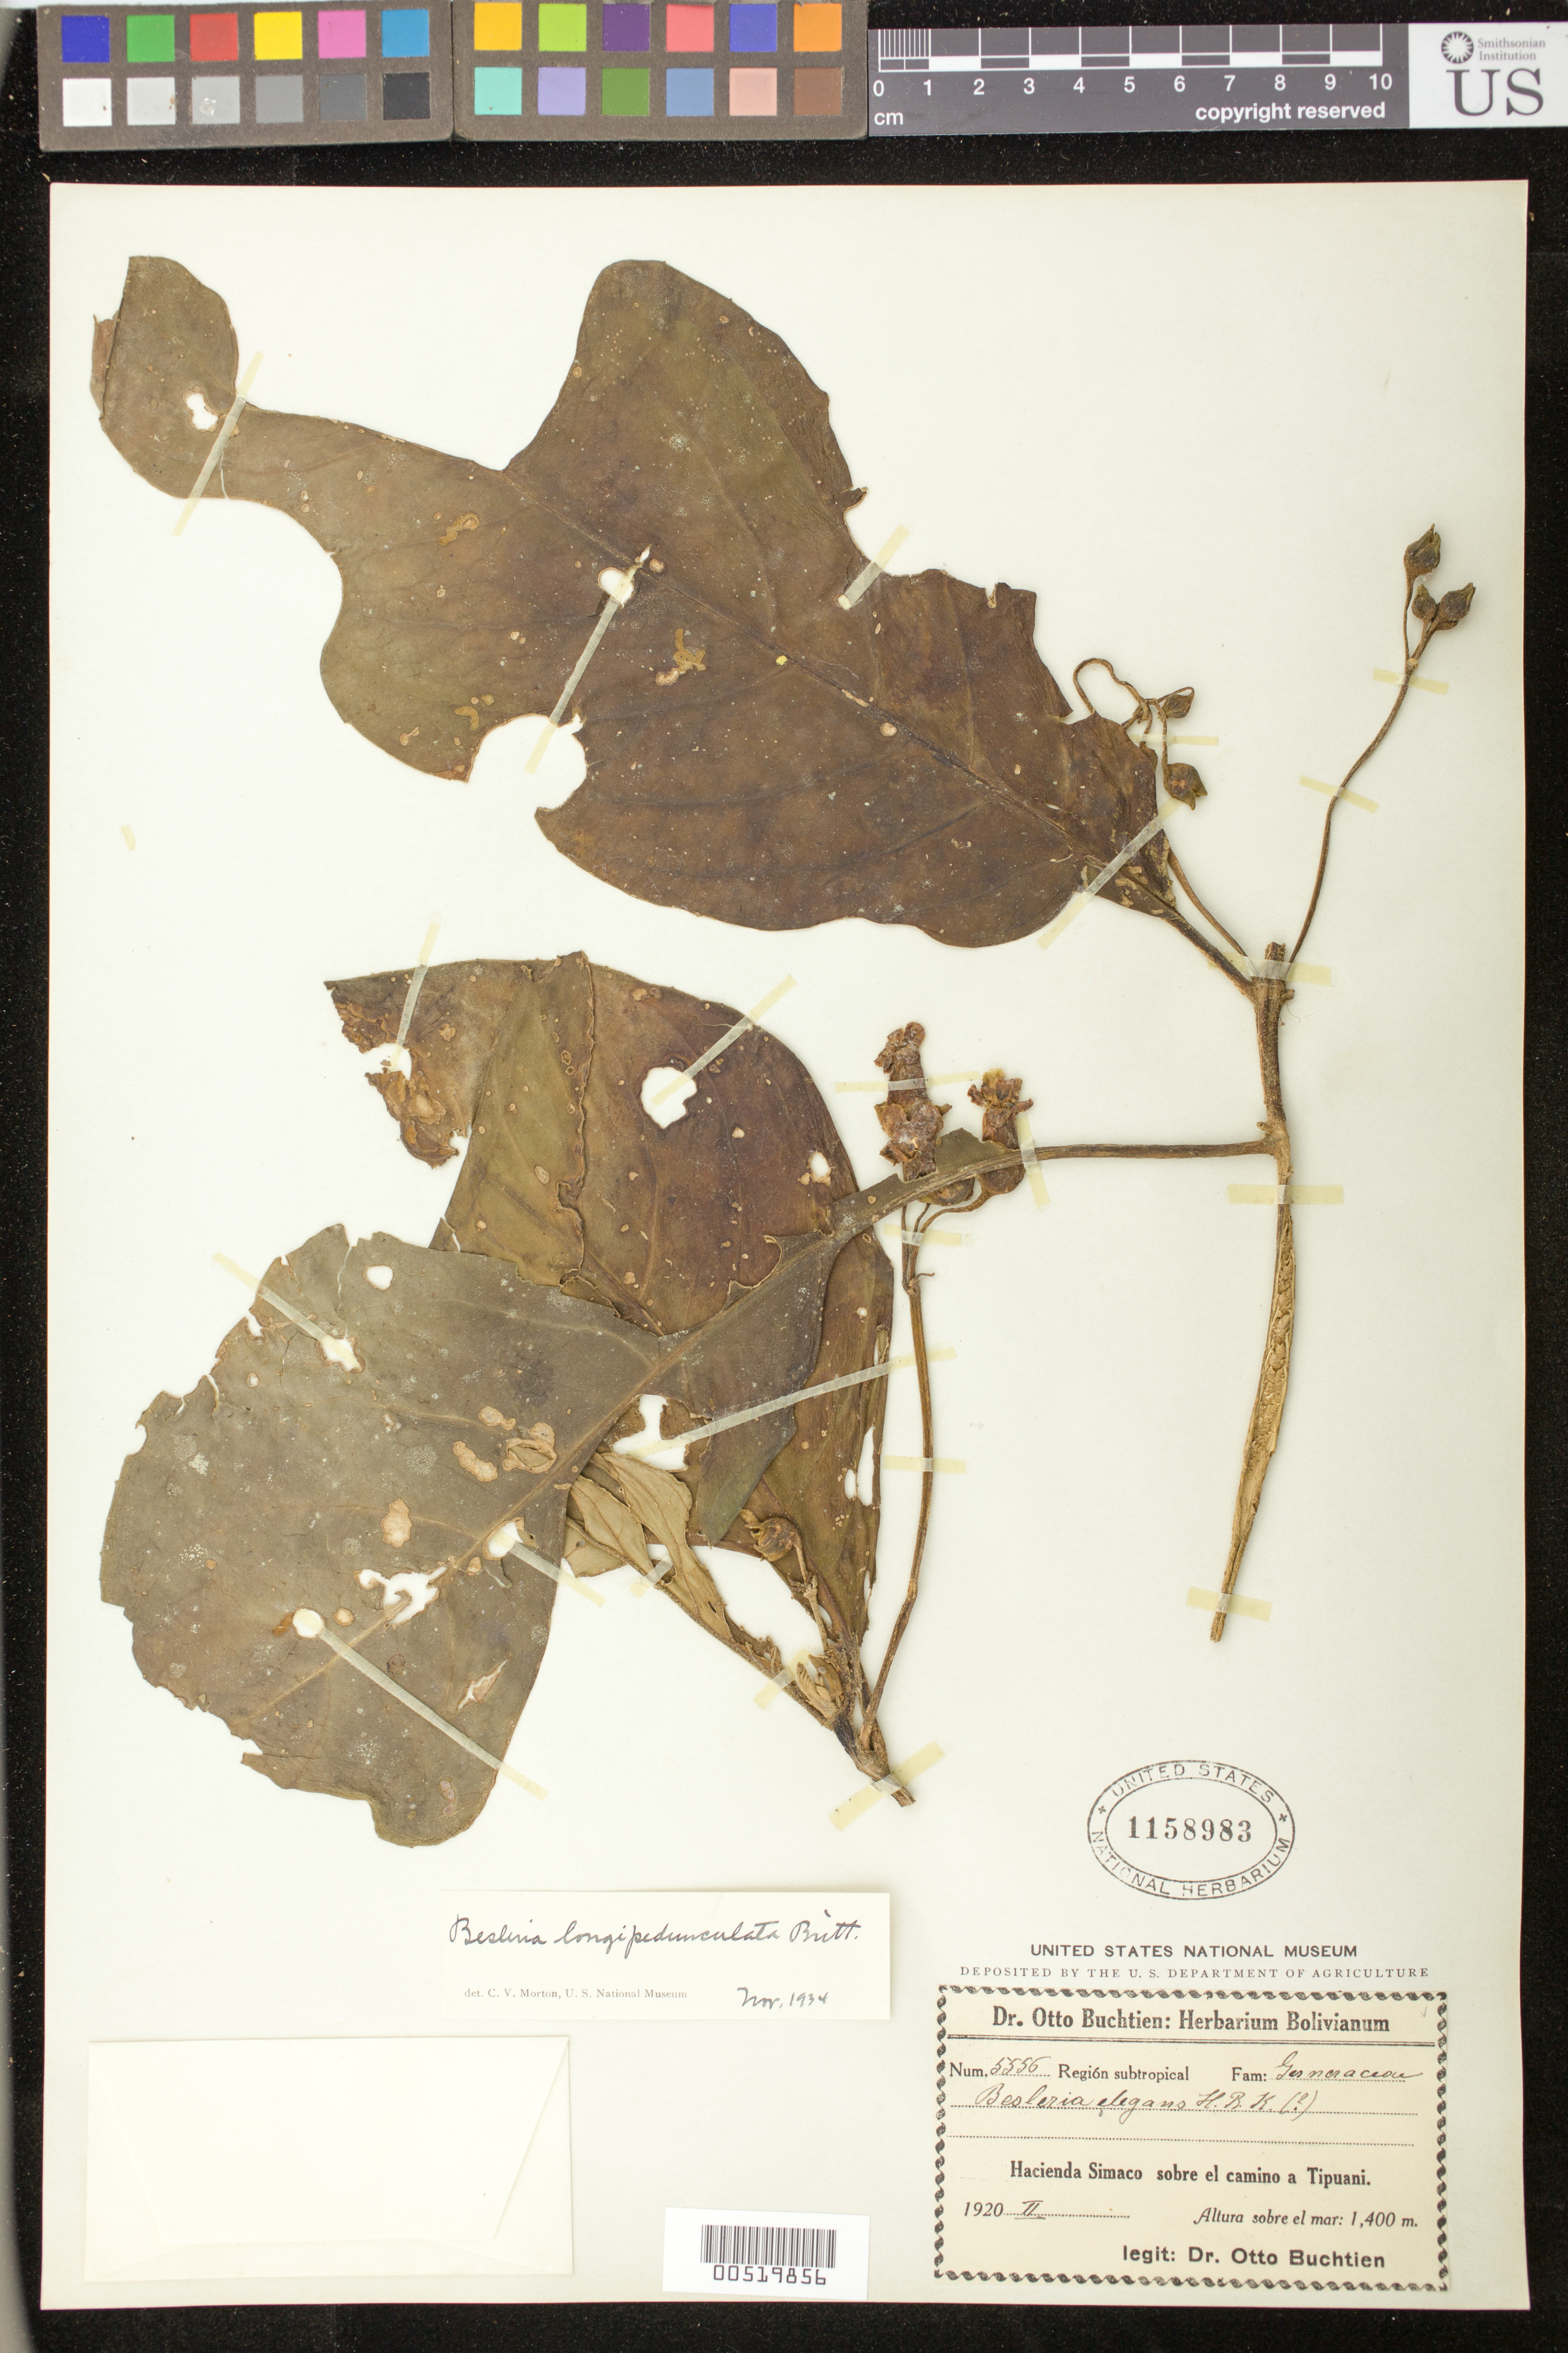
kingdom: Plantae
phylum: Tracheophyta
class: Magnoliopsida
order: Lamiales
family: Gesneriaceae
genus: Besleria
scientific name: Besleria longipedunculata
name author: Britton ex Rusby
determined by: Skog, Laurence E.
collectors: O. Buchtien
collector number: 5556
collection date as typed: Feb 1920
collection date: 1920-02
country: Bolivia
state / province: La Paz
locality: Hacienda Simaco sobre el camino a Tipuani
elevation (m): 1400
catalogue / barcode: US 1158983